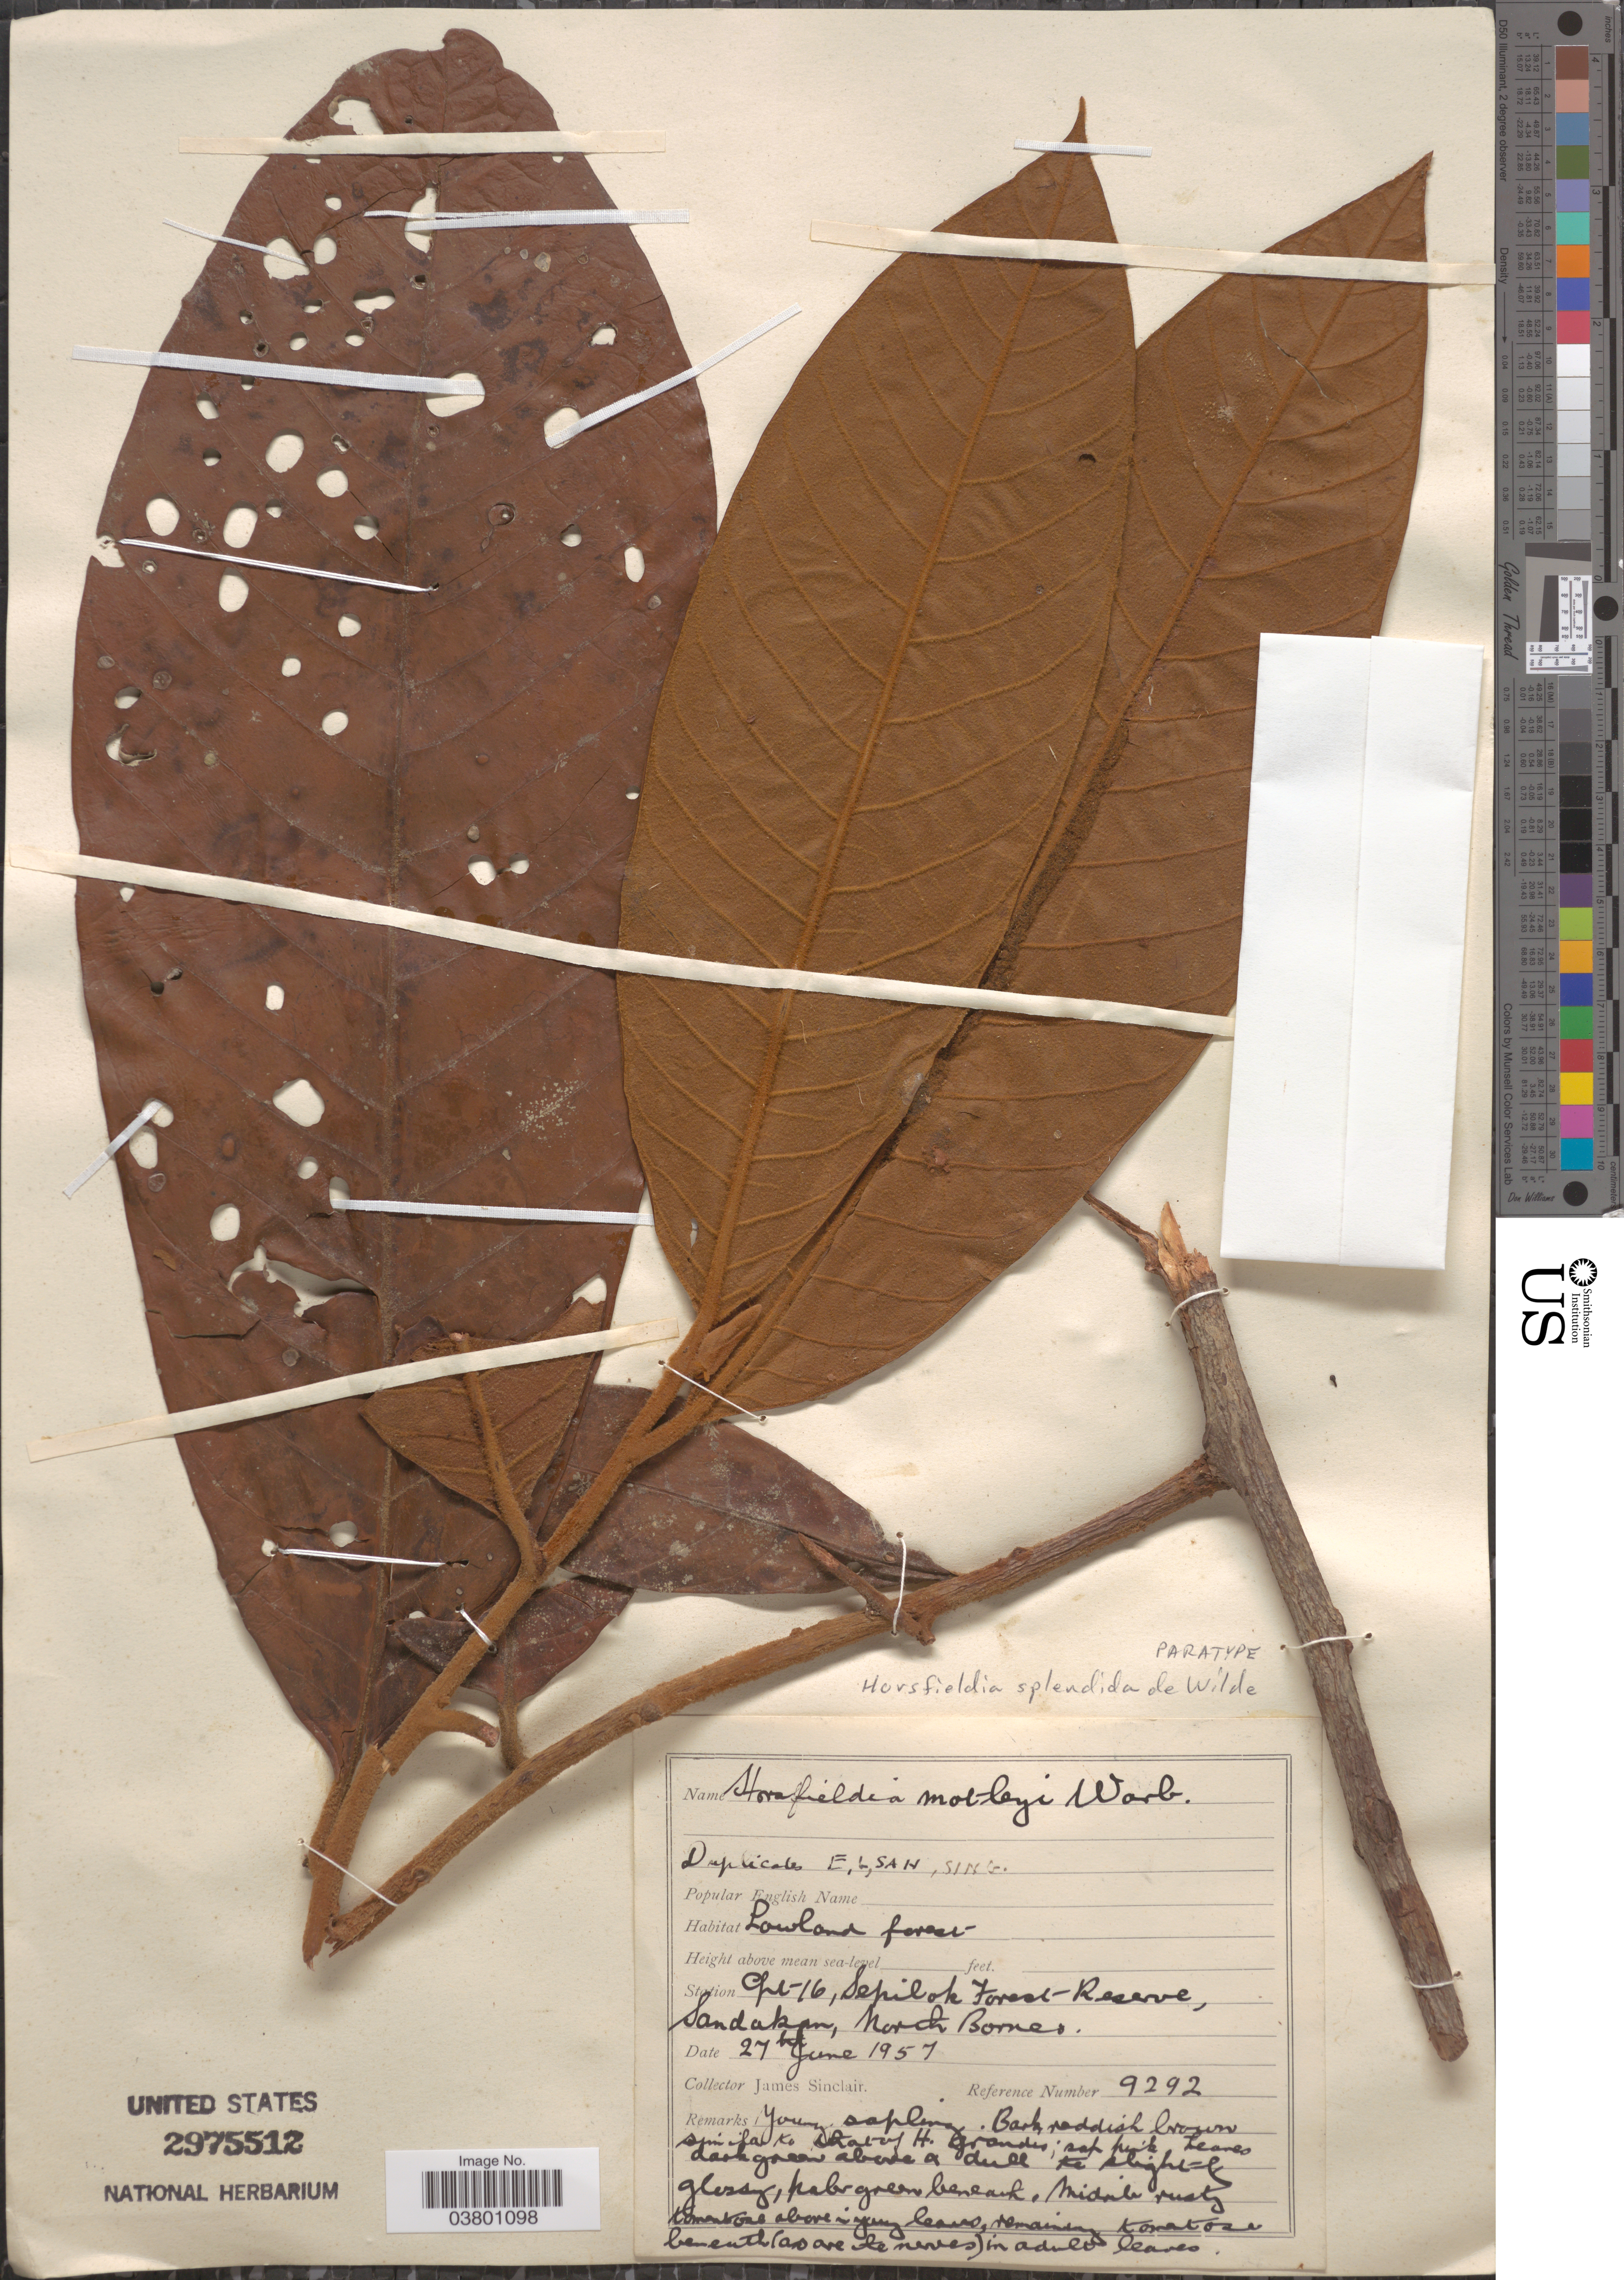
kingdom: Plantae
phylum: Tracheophyta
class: Magnoliopsida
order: Magnoliales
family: Myristicaceae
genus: Horsfieldia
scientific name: Horsfieldia splendida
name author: W.J. de Wilde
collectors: J. Sinclair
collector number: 9292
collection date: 1957-06-27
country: Malaysia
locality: Station Cpt 16, Sepilok Forest Reserve, Sandakan, North Borneo.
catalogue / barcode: US 2975512